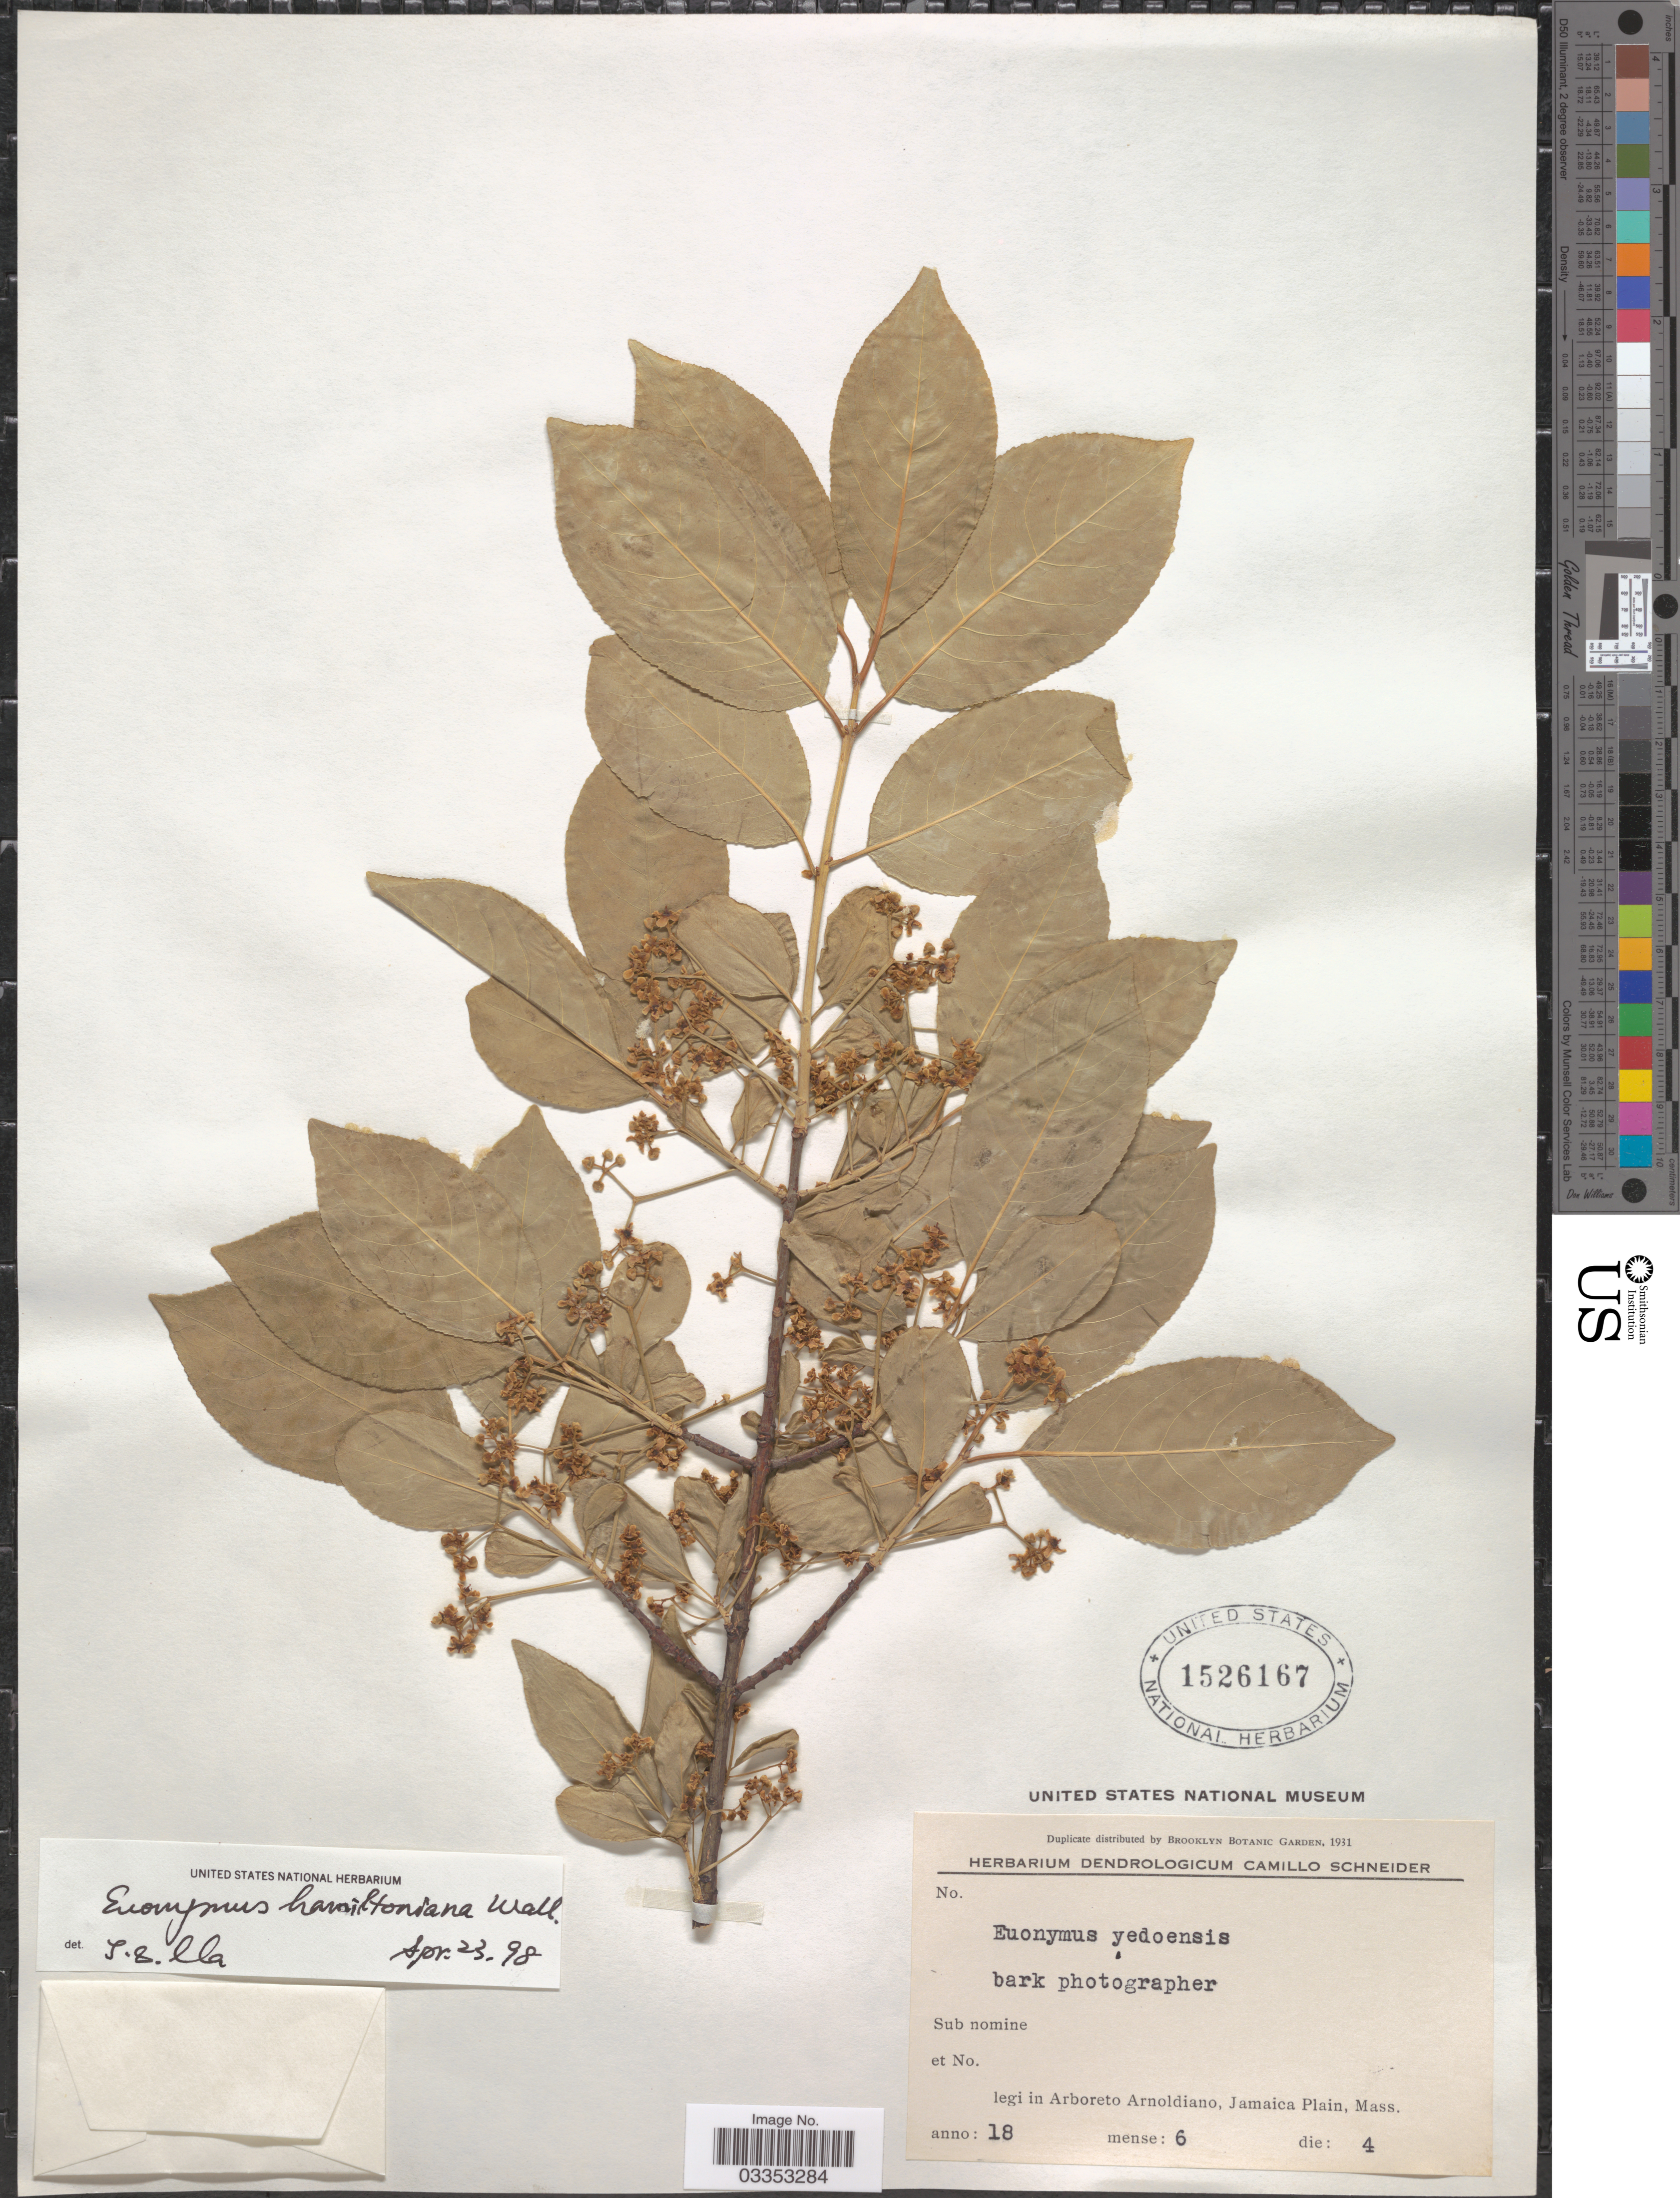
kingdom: Plantae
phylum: Tracheophyta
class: Magnoliopsida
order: Celastrales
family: Celastraceae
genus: Euonymus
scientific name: Euonymus hamiltonianus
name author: Wall.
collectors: ex herb. Dendrologicum C. Schneider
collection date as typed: Transcribed d/m/y: 4/6/18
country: United States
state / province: Massachusetts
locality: Arboreto Arnoldiano, Jamaica Plain.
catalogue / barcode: US 1526167